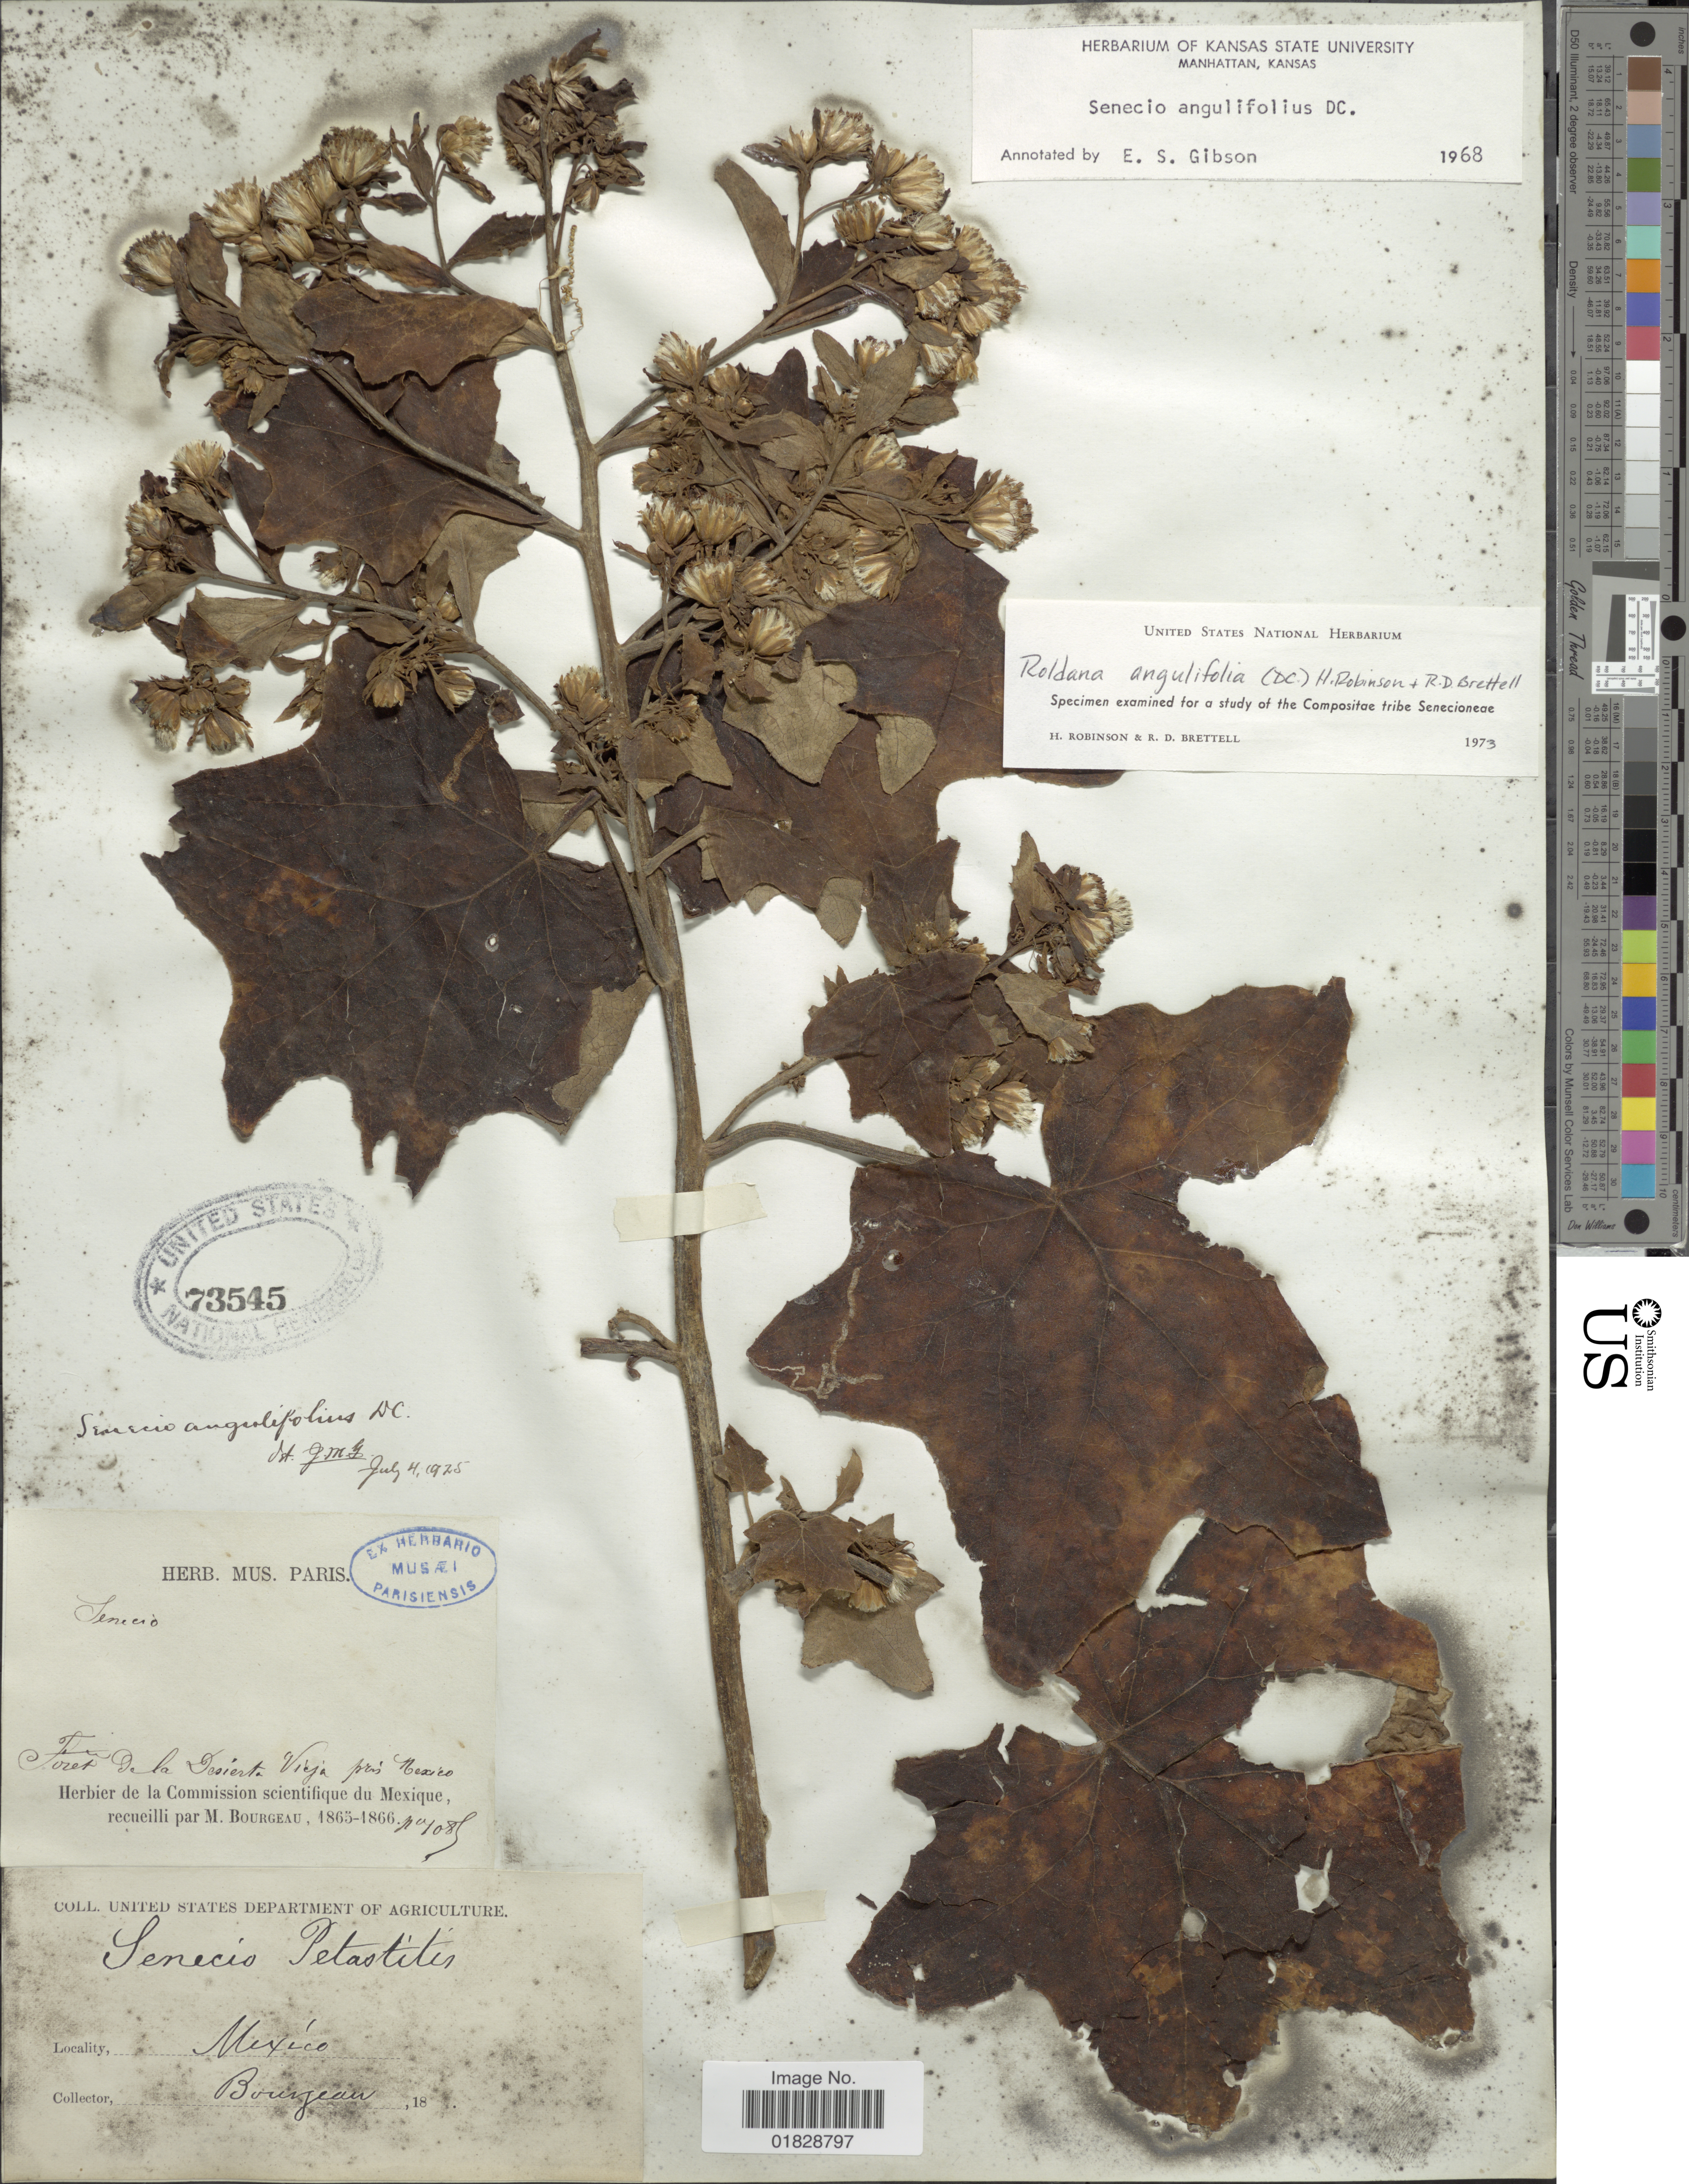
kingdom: Plantae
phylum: Tracheophyta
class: Magnoliopsida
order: Asterales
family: Asteraceae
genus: Roldana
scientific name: Roldana angulifolia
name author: (DC.) H. Rob. & Brettell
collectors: M. Bourgeau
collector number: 1085*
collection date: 1865/1866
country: Mexico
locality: Forêt de la Desierte Vieja près Mexico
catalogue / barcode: US 73545